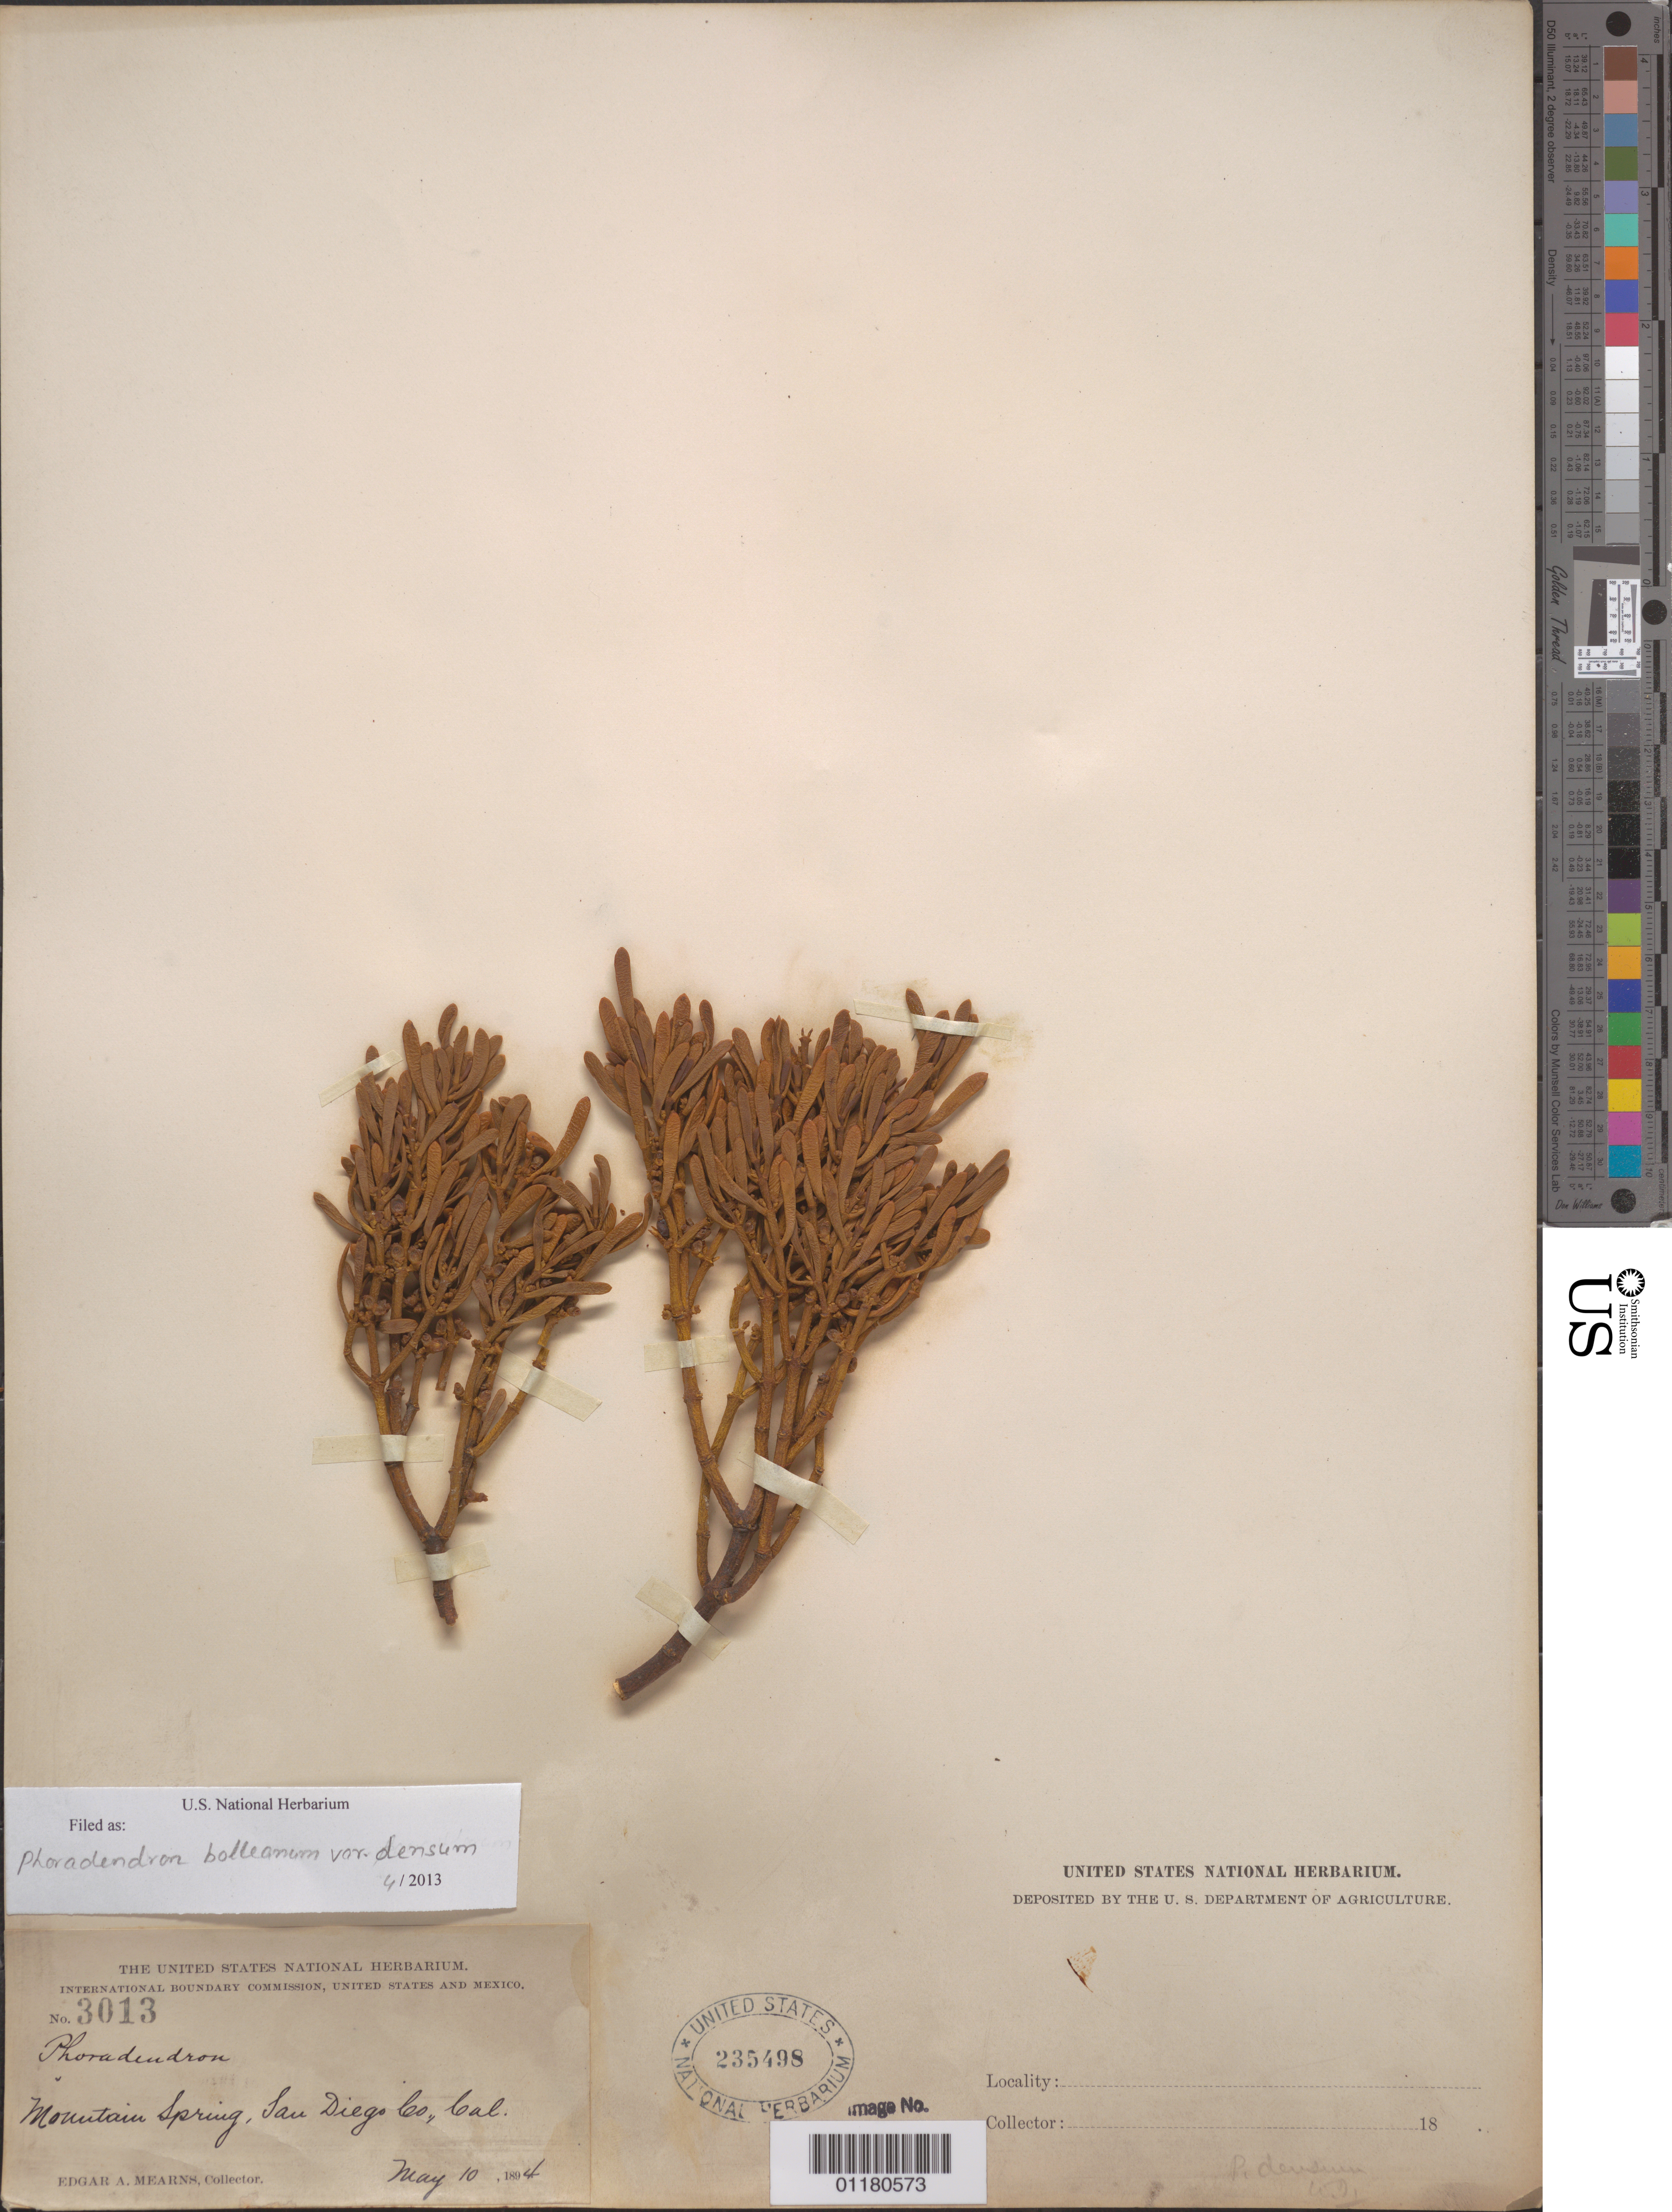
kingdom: Plantae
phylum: Tracheophyta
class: Magnoliopsida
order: Santalales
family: Viscaceae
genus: Phoradendron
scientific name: Phoradendron bolleanum var. densum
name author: (Torr. ex Trel.) Fosberg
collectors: E. A. Mearns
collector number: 3013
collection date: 1894-05-10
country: United States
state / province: California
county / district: San Diego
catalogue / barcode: US 235498